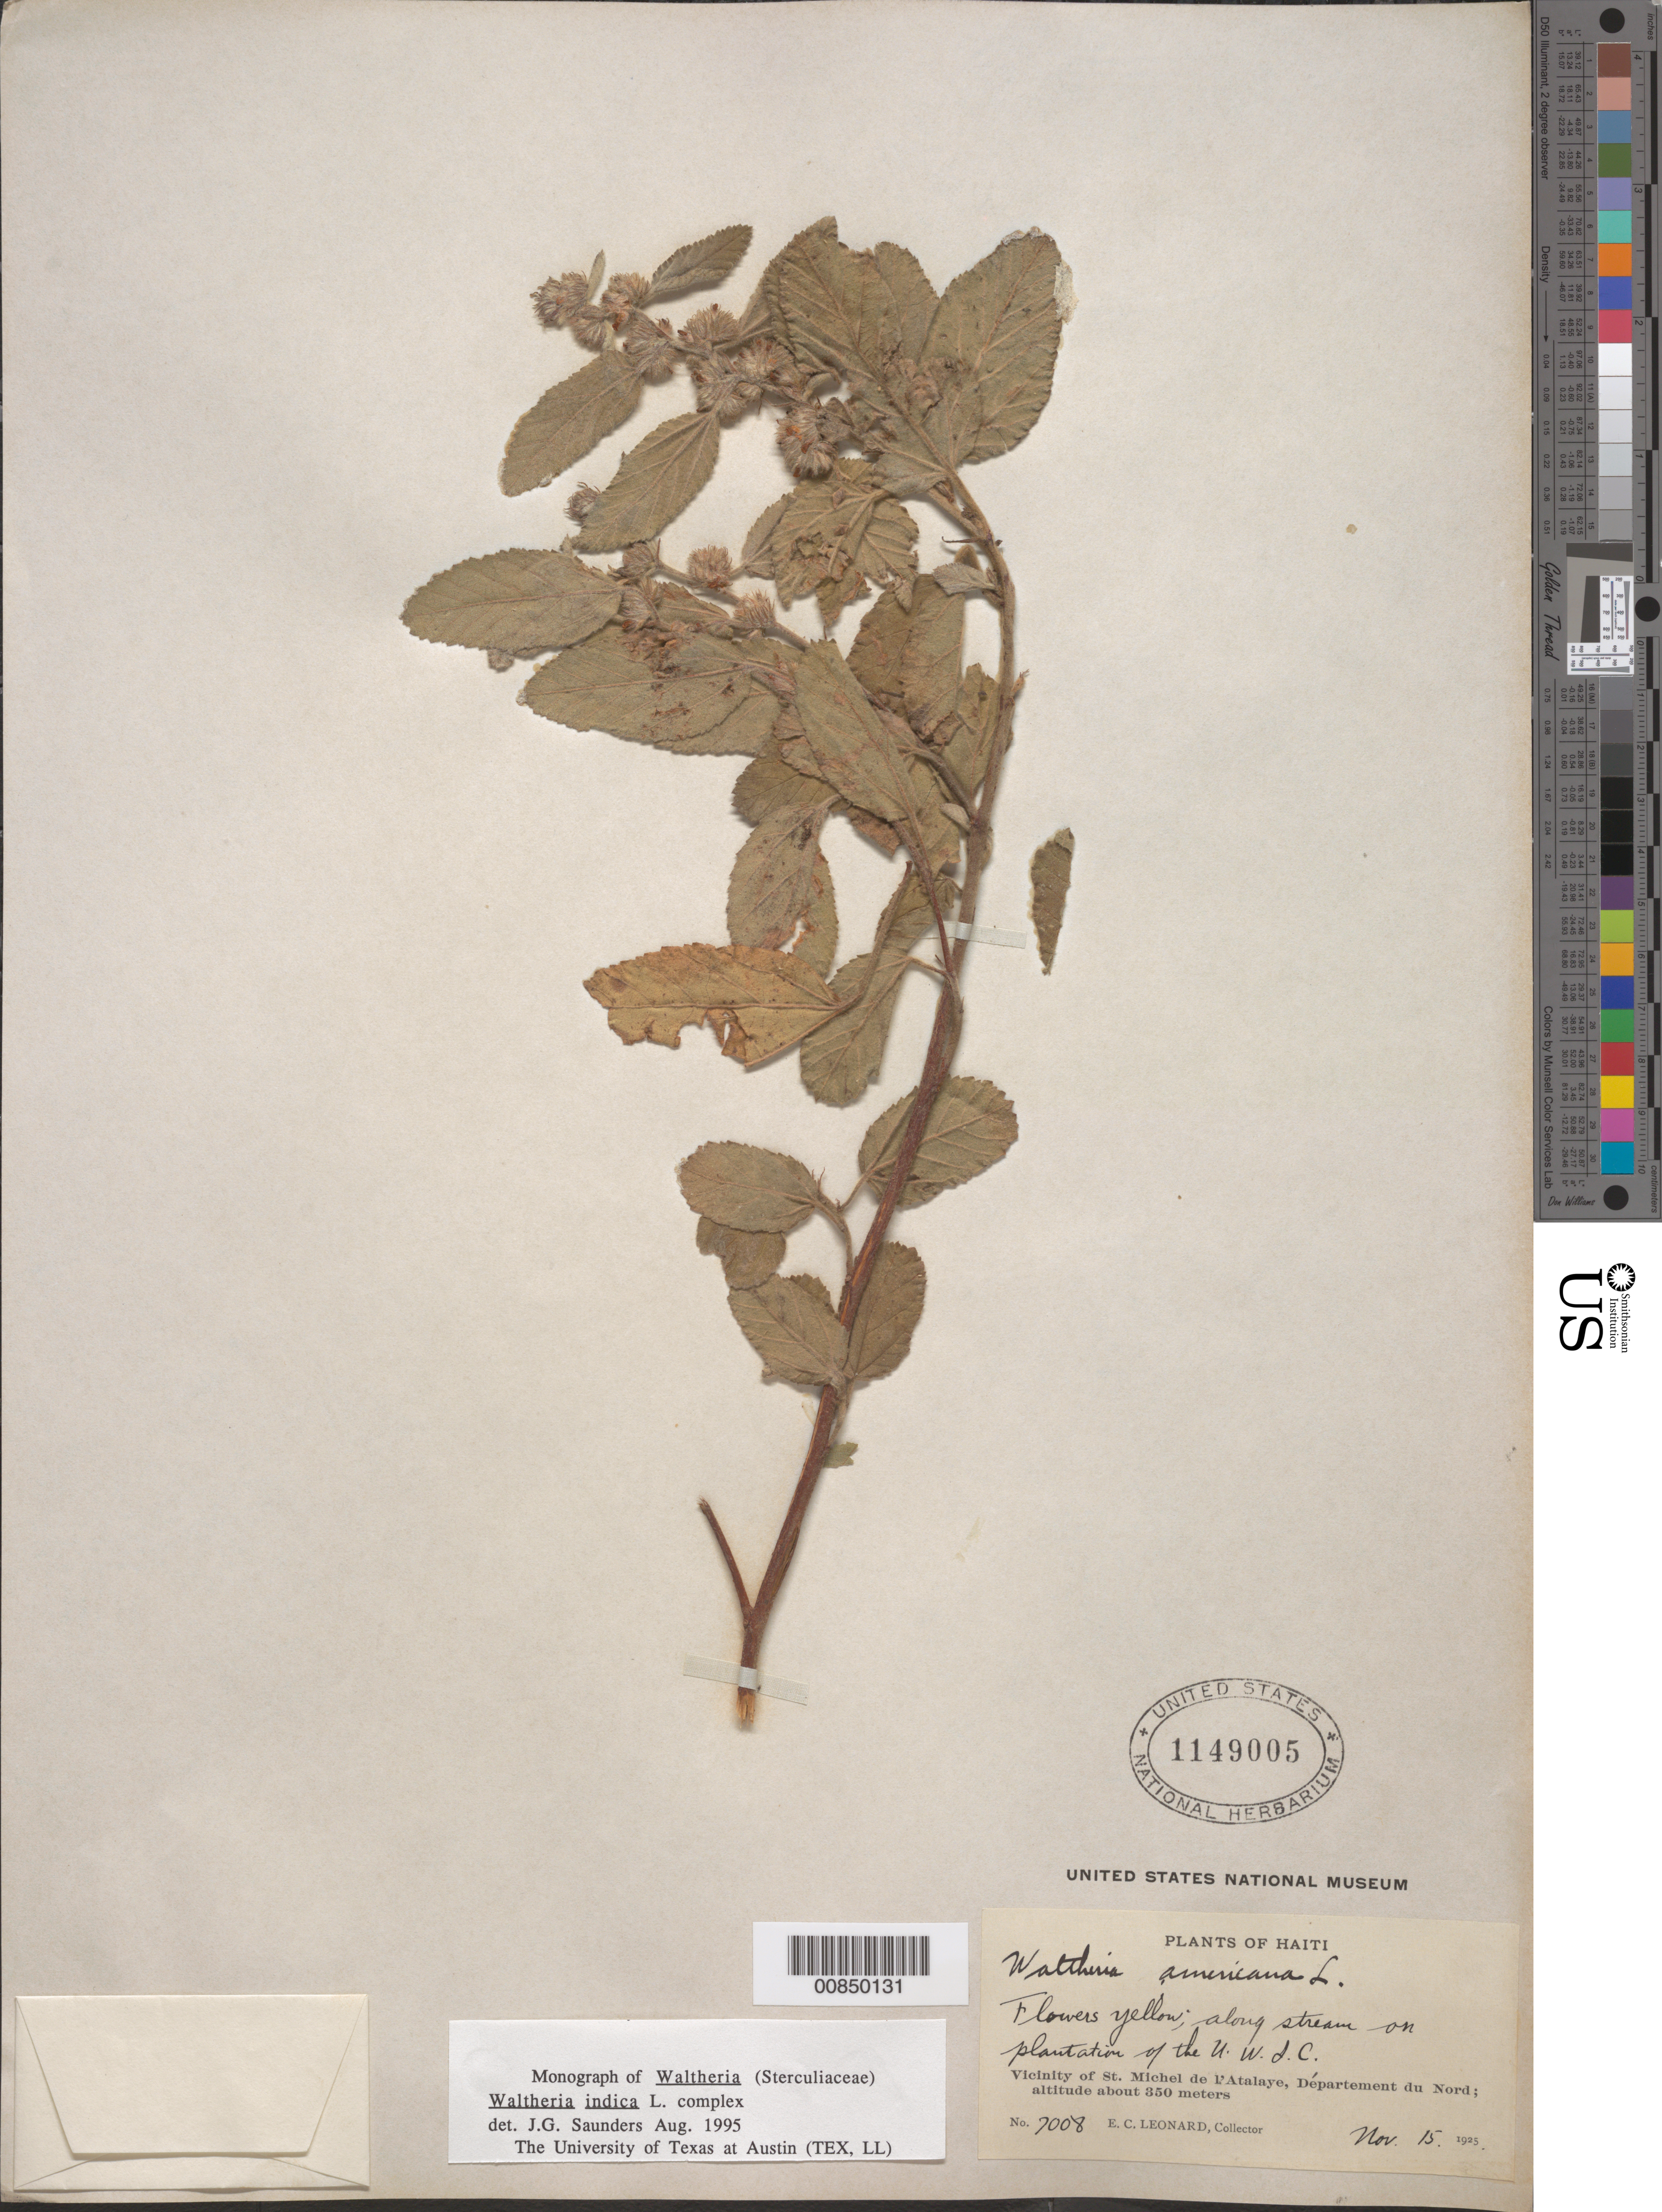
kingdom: Plantae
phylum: Tracheophyta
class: Magnoliopsida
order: Malvales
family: Malvaceae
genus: Waltheria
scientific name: Waltheria indica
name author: L.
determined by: Saunders, J. G.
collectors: E. C. Leonard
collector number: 7008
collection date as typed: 15 Nov 1925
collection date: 1925-11-15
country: Haiti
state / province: Artibonite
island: Hispaniola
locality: Vicinity of St. Michel de l'Atalaye, plantation of the UWIC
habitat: Along stream on plantation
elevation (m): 350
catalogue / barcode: US 1149005